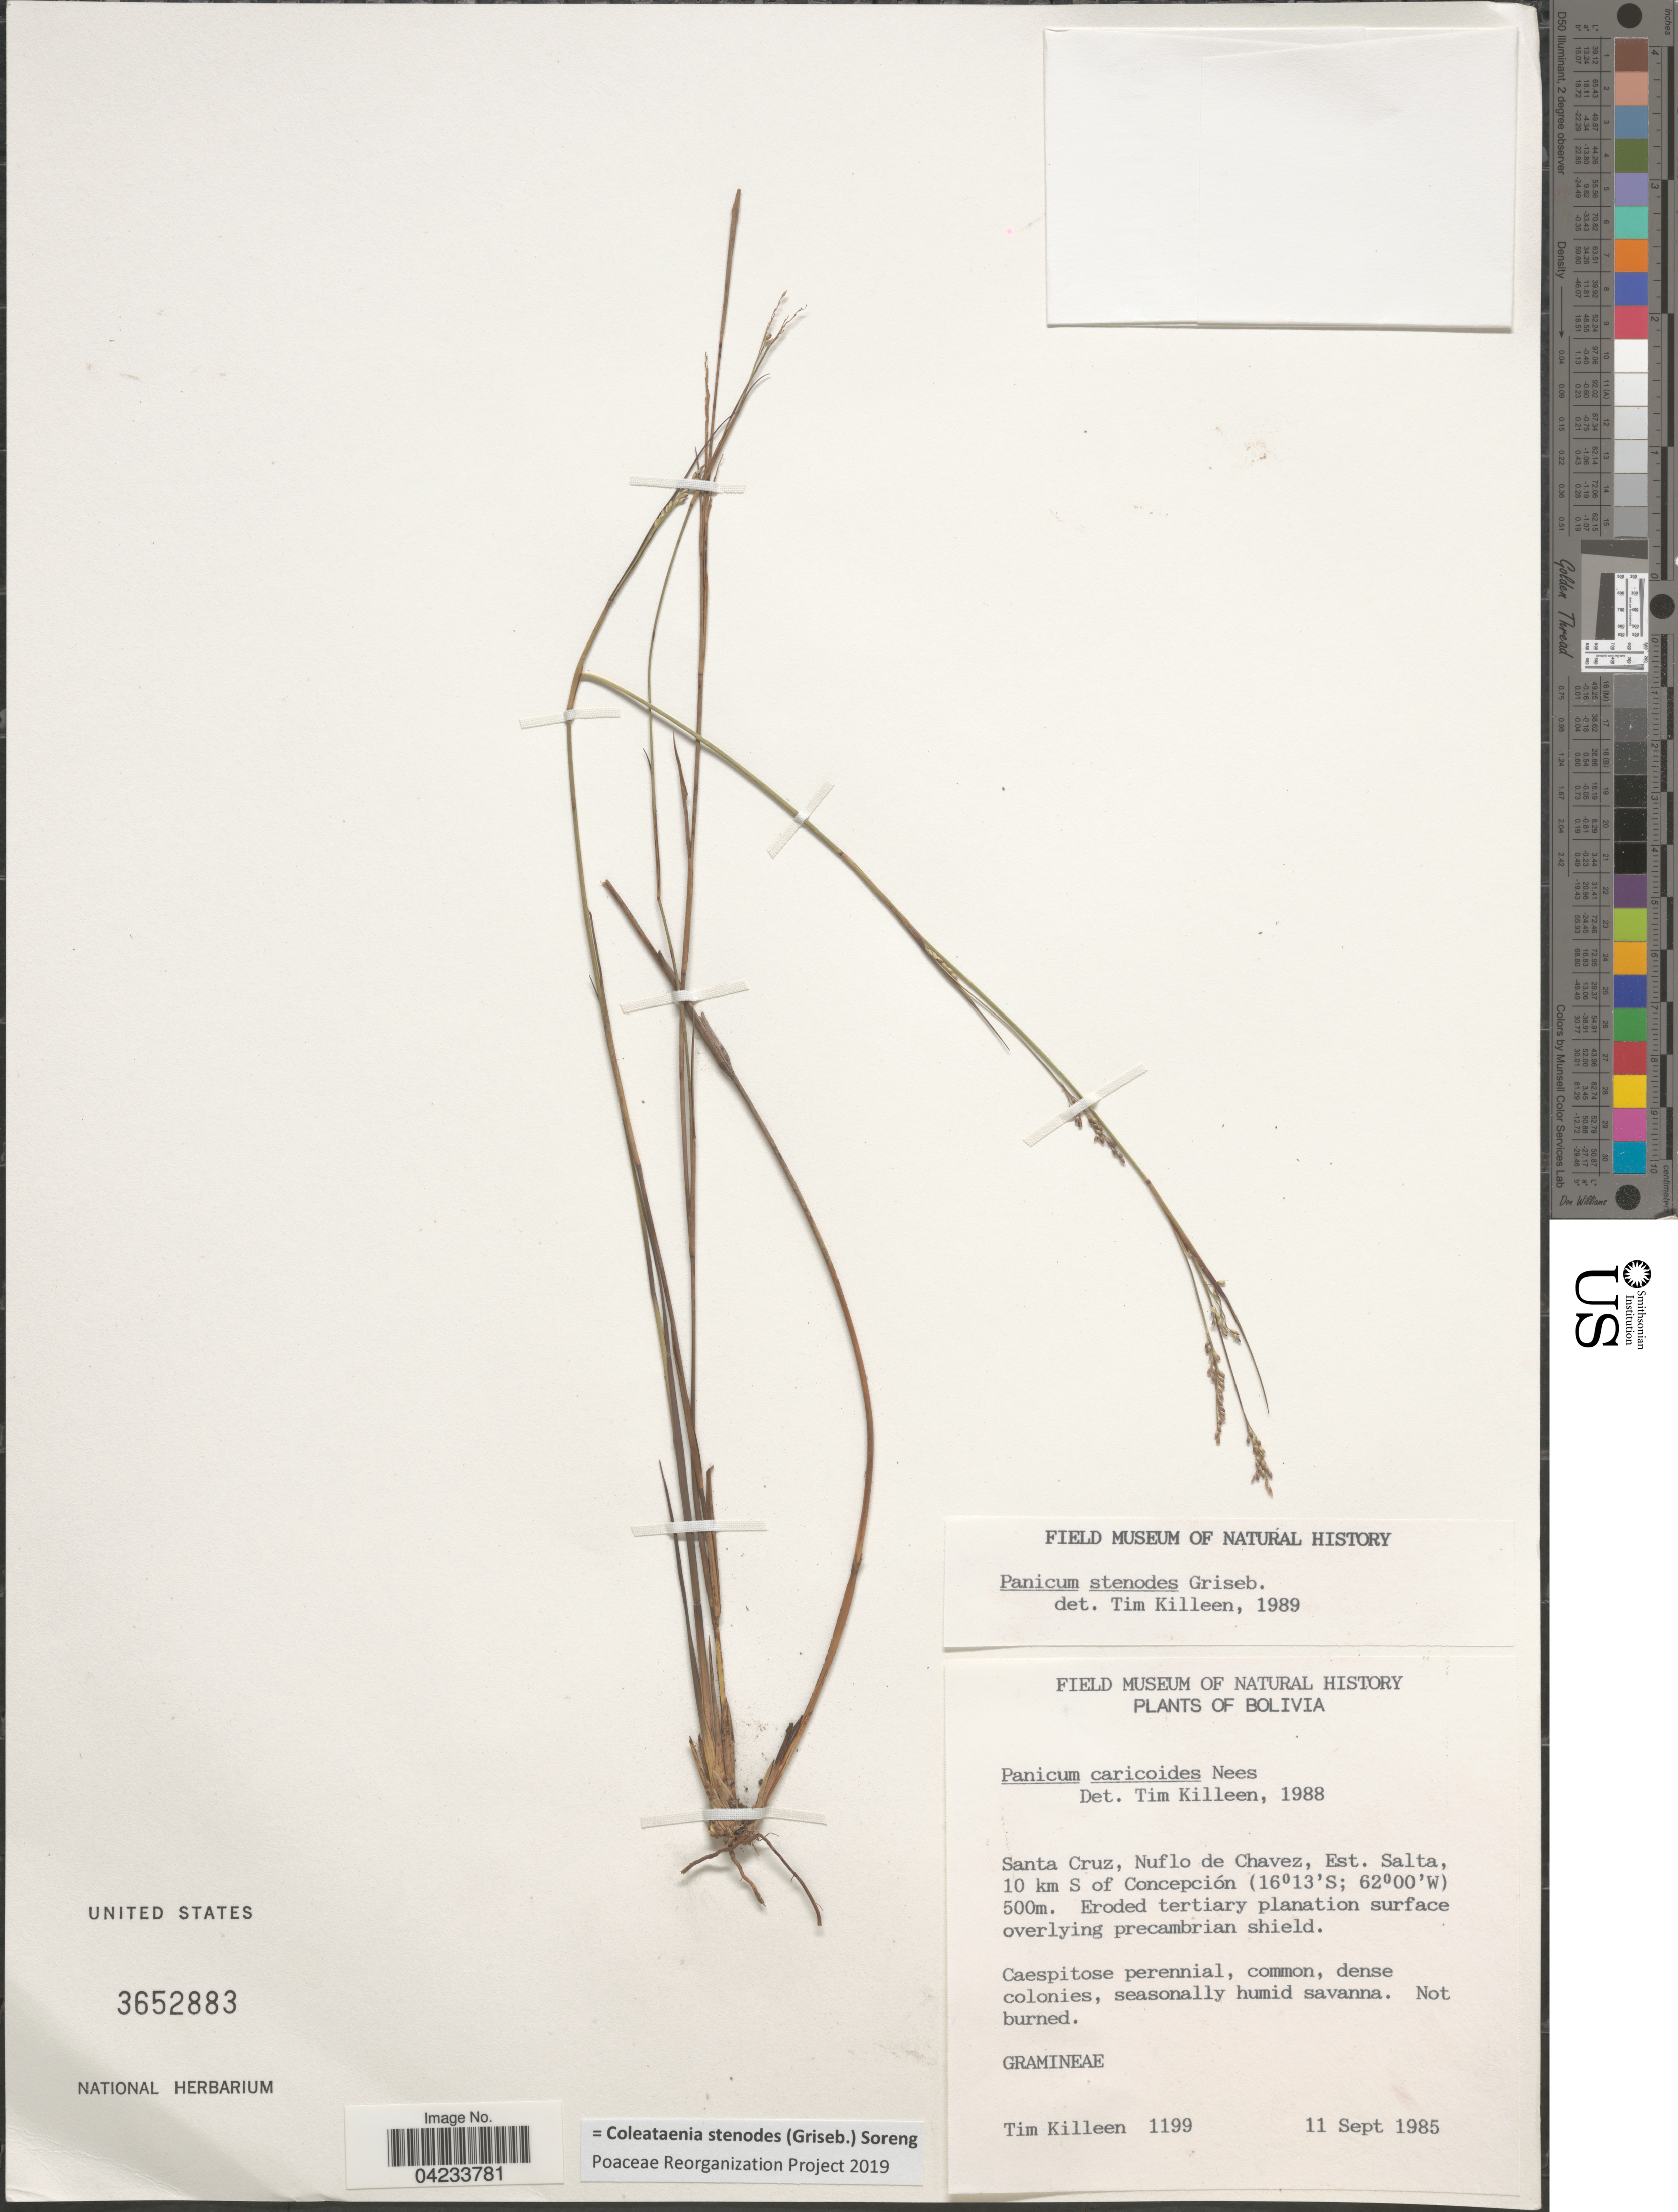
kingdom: Plantae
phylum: Tracheophyta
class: Liliopsida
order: Poales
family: Poaceae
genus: Coleataenia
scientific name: Coleataenia stenodes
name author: (Griseb.) Soreng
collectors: T. J. Killeen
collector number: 1199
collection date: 1985-09-11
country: Bolivia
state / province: Santa Cruz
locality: Santa Cruz, Nuflo de Chavez, Est. Salta, 10 km S of Concepción.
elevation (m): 500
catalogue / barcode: US 3652883